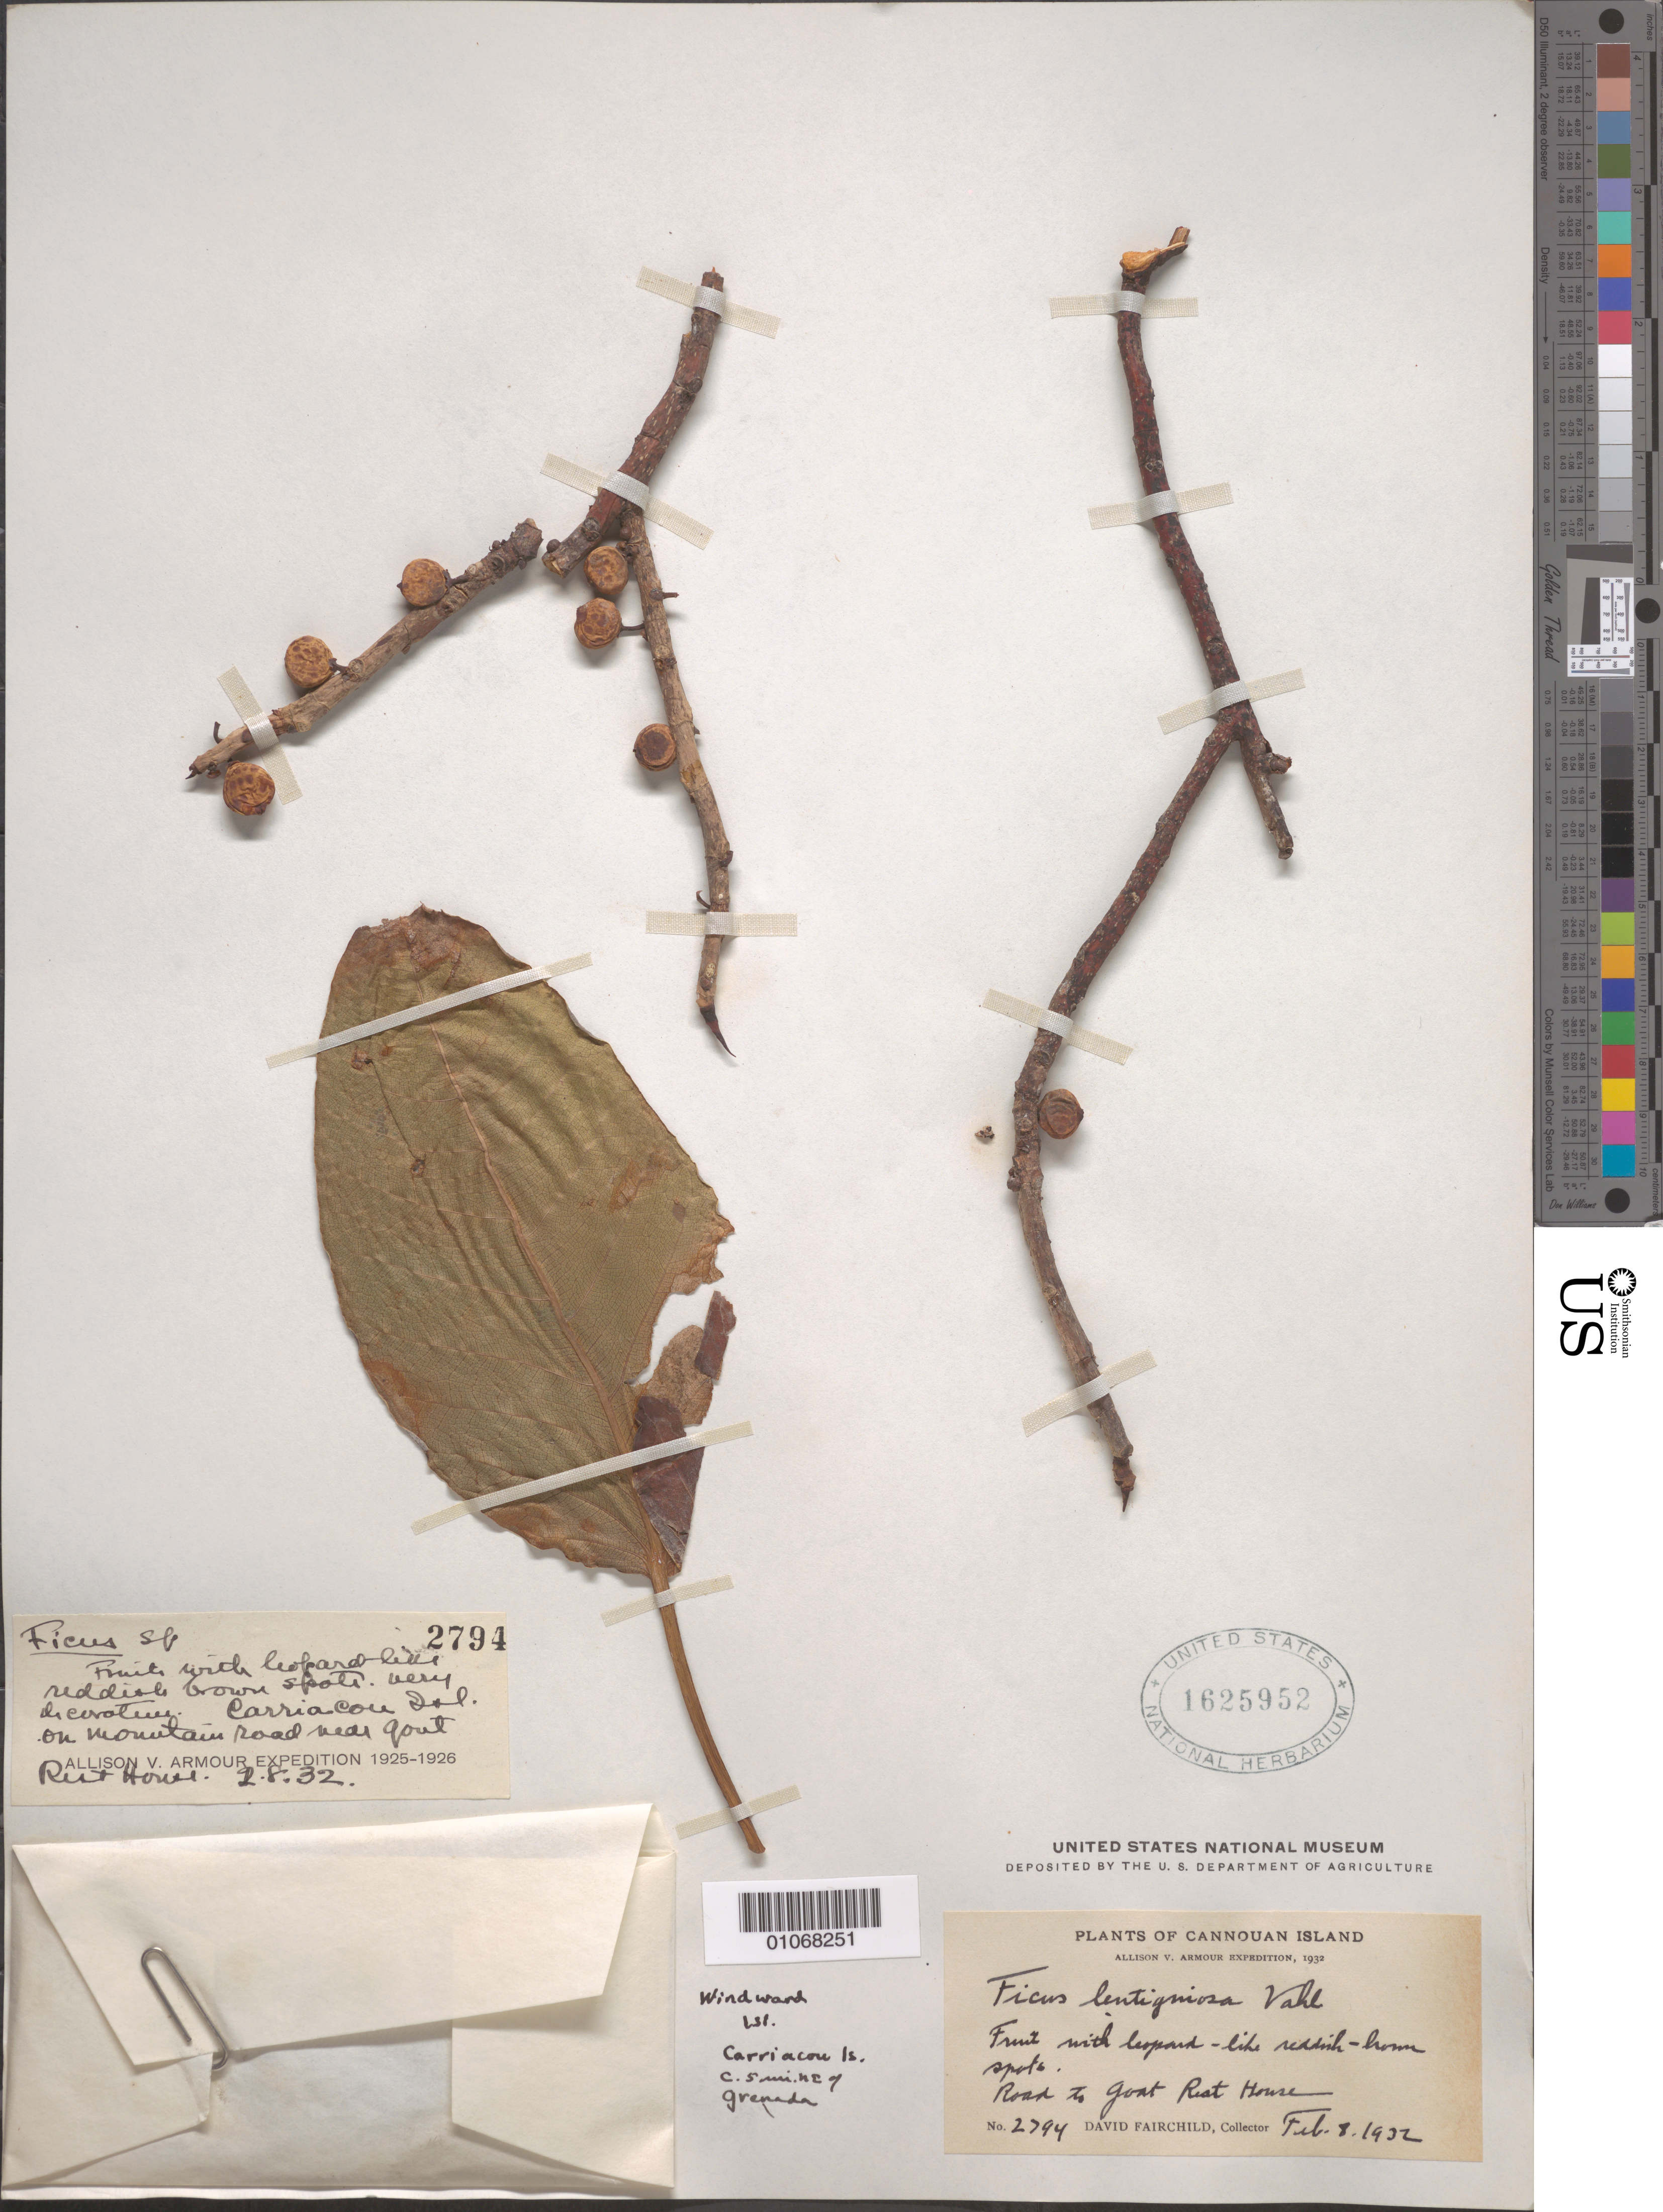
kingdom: Plantae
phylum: Tracheophyta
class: Magnoliopsida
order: Rosales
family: Moraceae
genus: Ficus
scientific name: Ficus citrifolia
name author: Mill.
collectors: D. Fairchild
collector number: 2794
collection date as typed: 08 Feb 1932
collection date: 1932-02-08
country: St. Vincent - Grenadines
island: Canouan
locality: Road to Goat Riat house.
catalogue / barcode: US 1625952